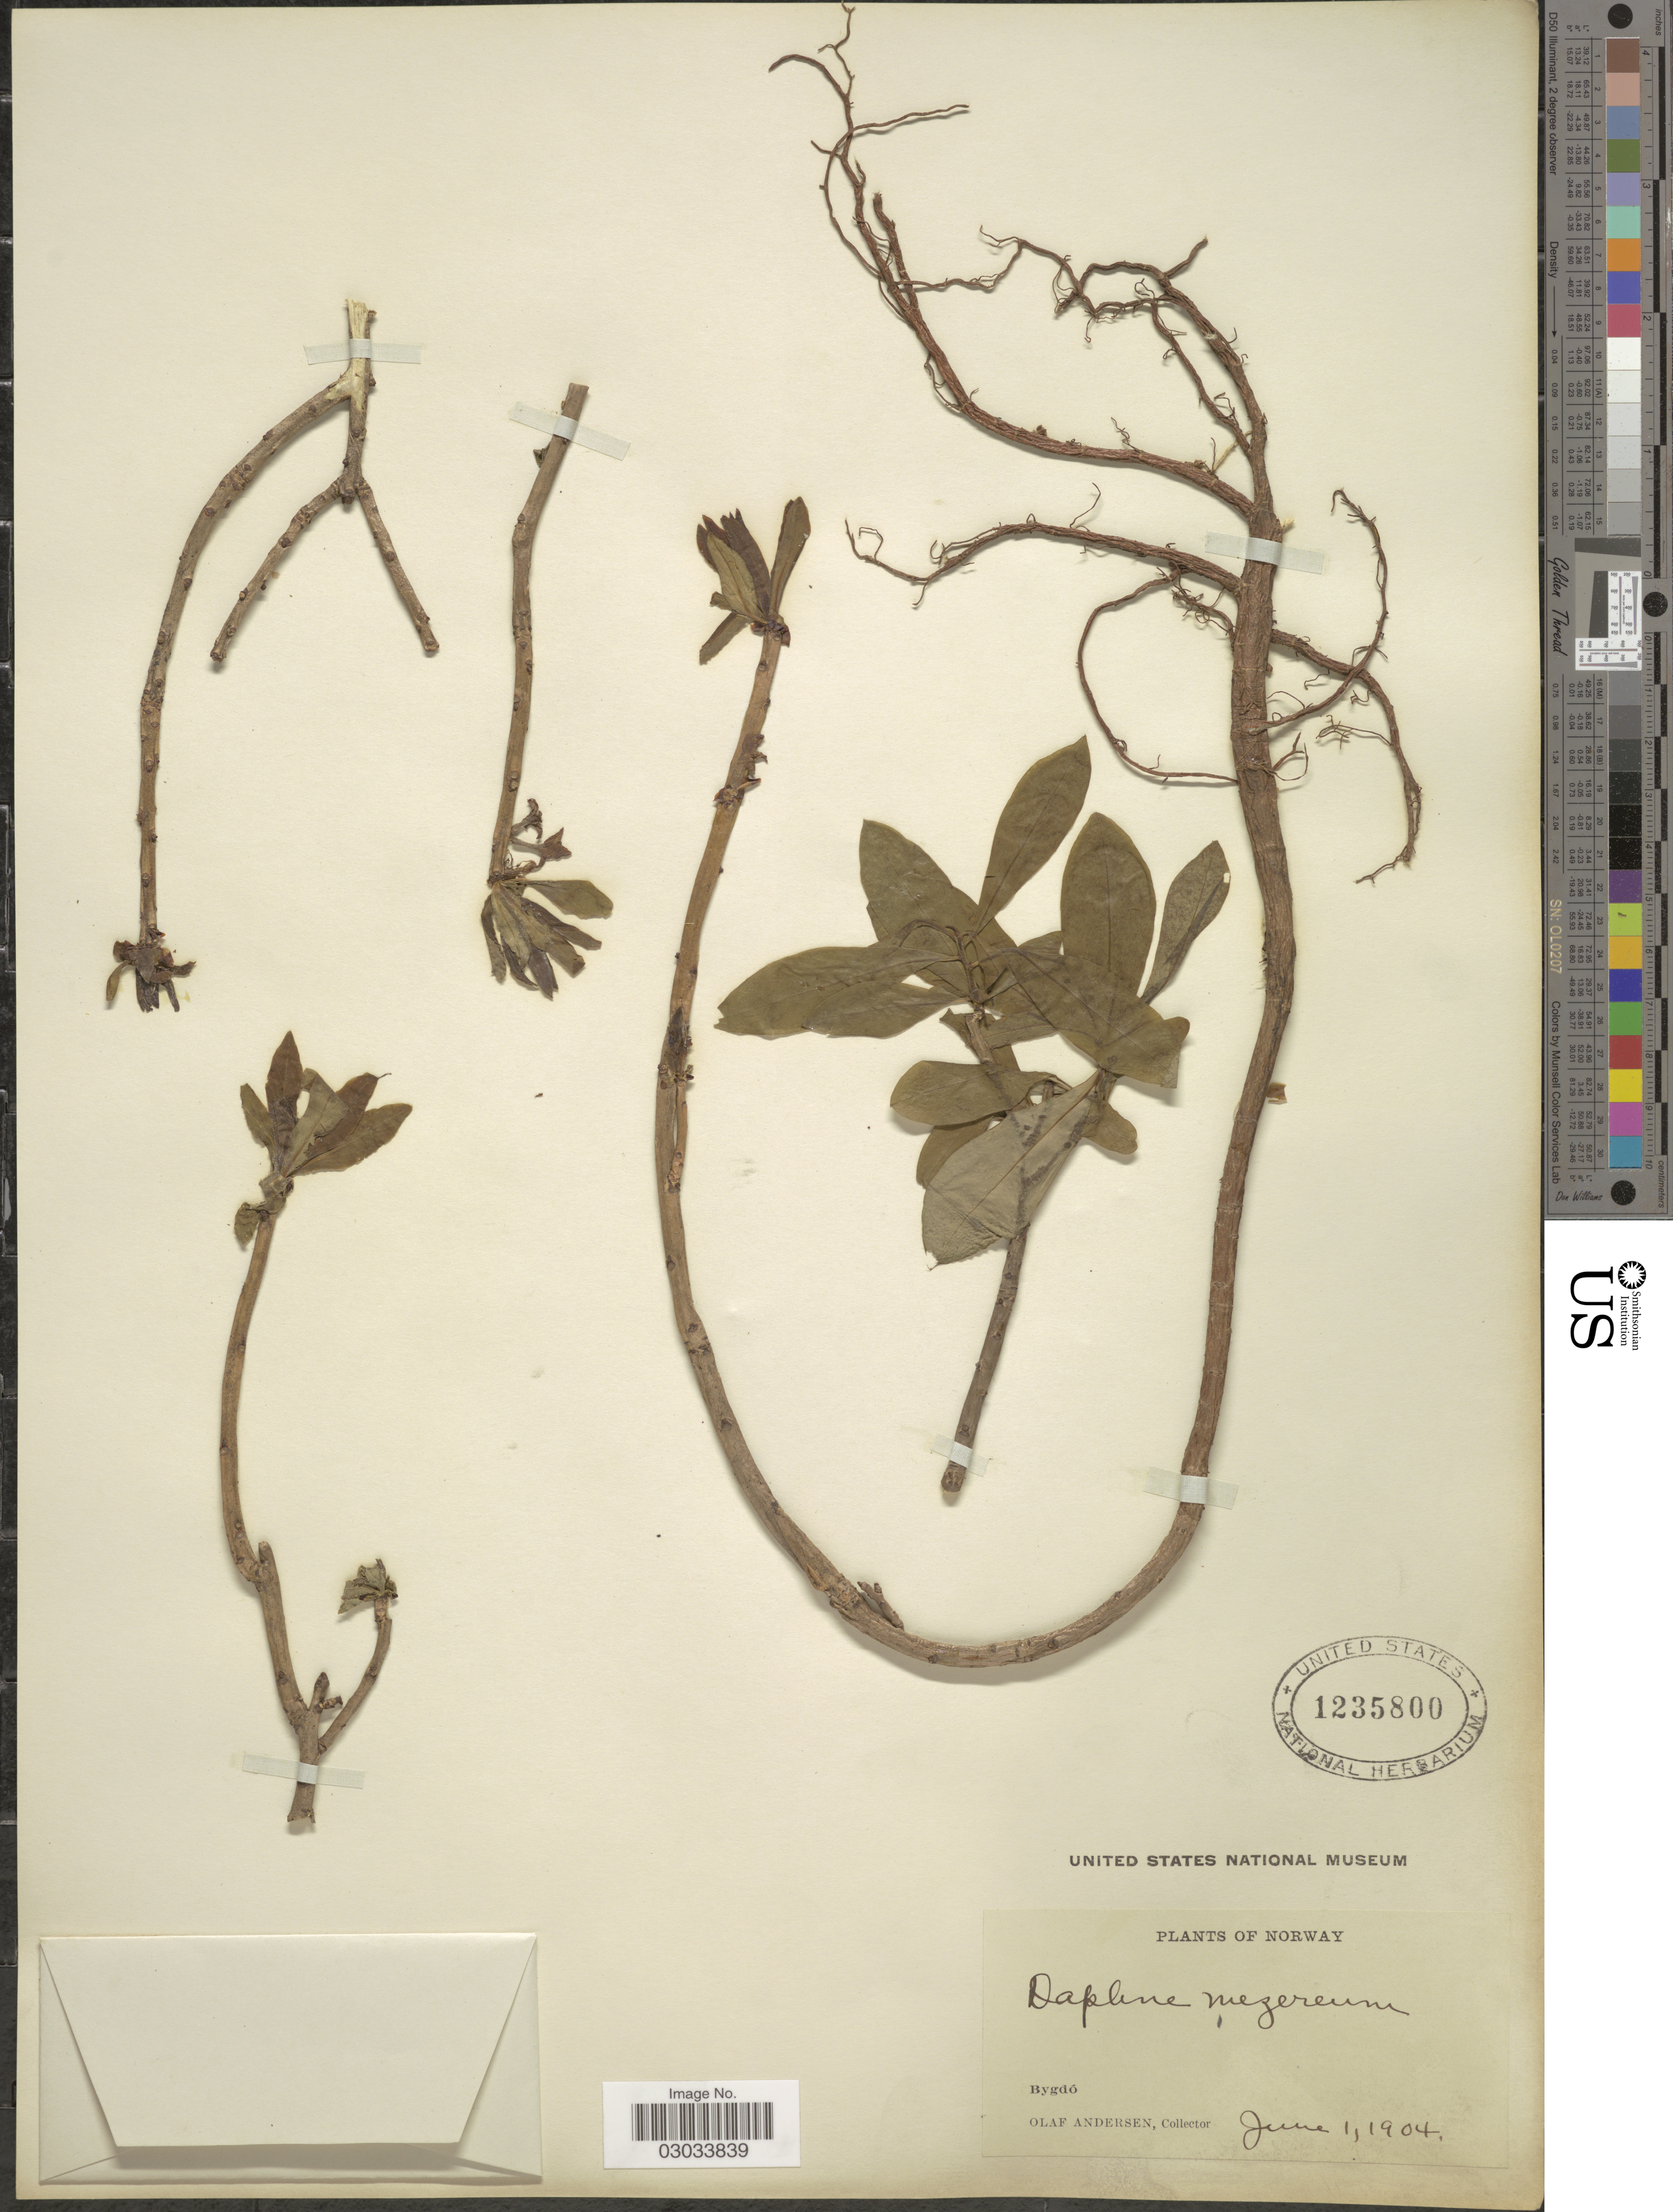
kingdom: Plantae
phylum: Tracheophyta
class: Magnoliopsida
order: Malvales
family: Thymelaeaceae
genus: Daphne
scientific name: Daphne mezereum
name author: L.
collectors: O. Andersen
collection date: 1904-06-01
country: Norway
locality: Bygdó.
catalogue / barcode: US 1235800